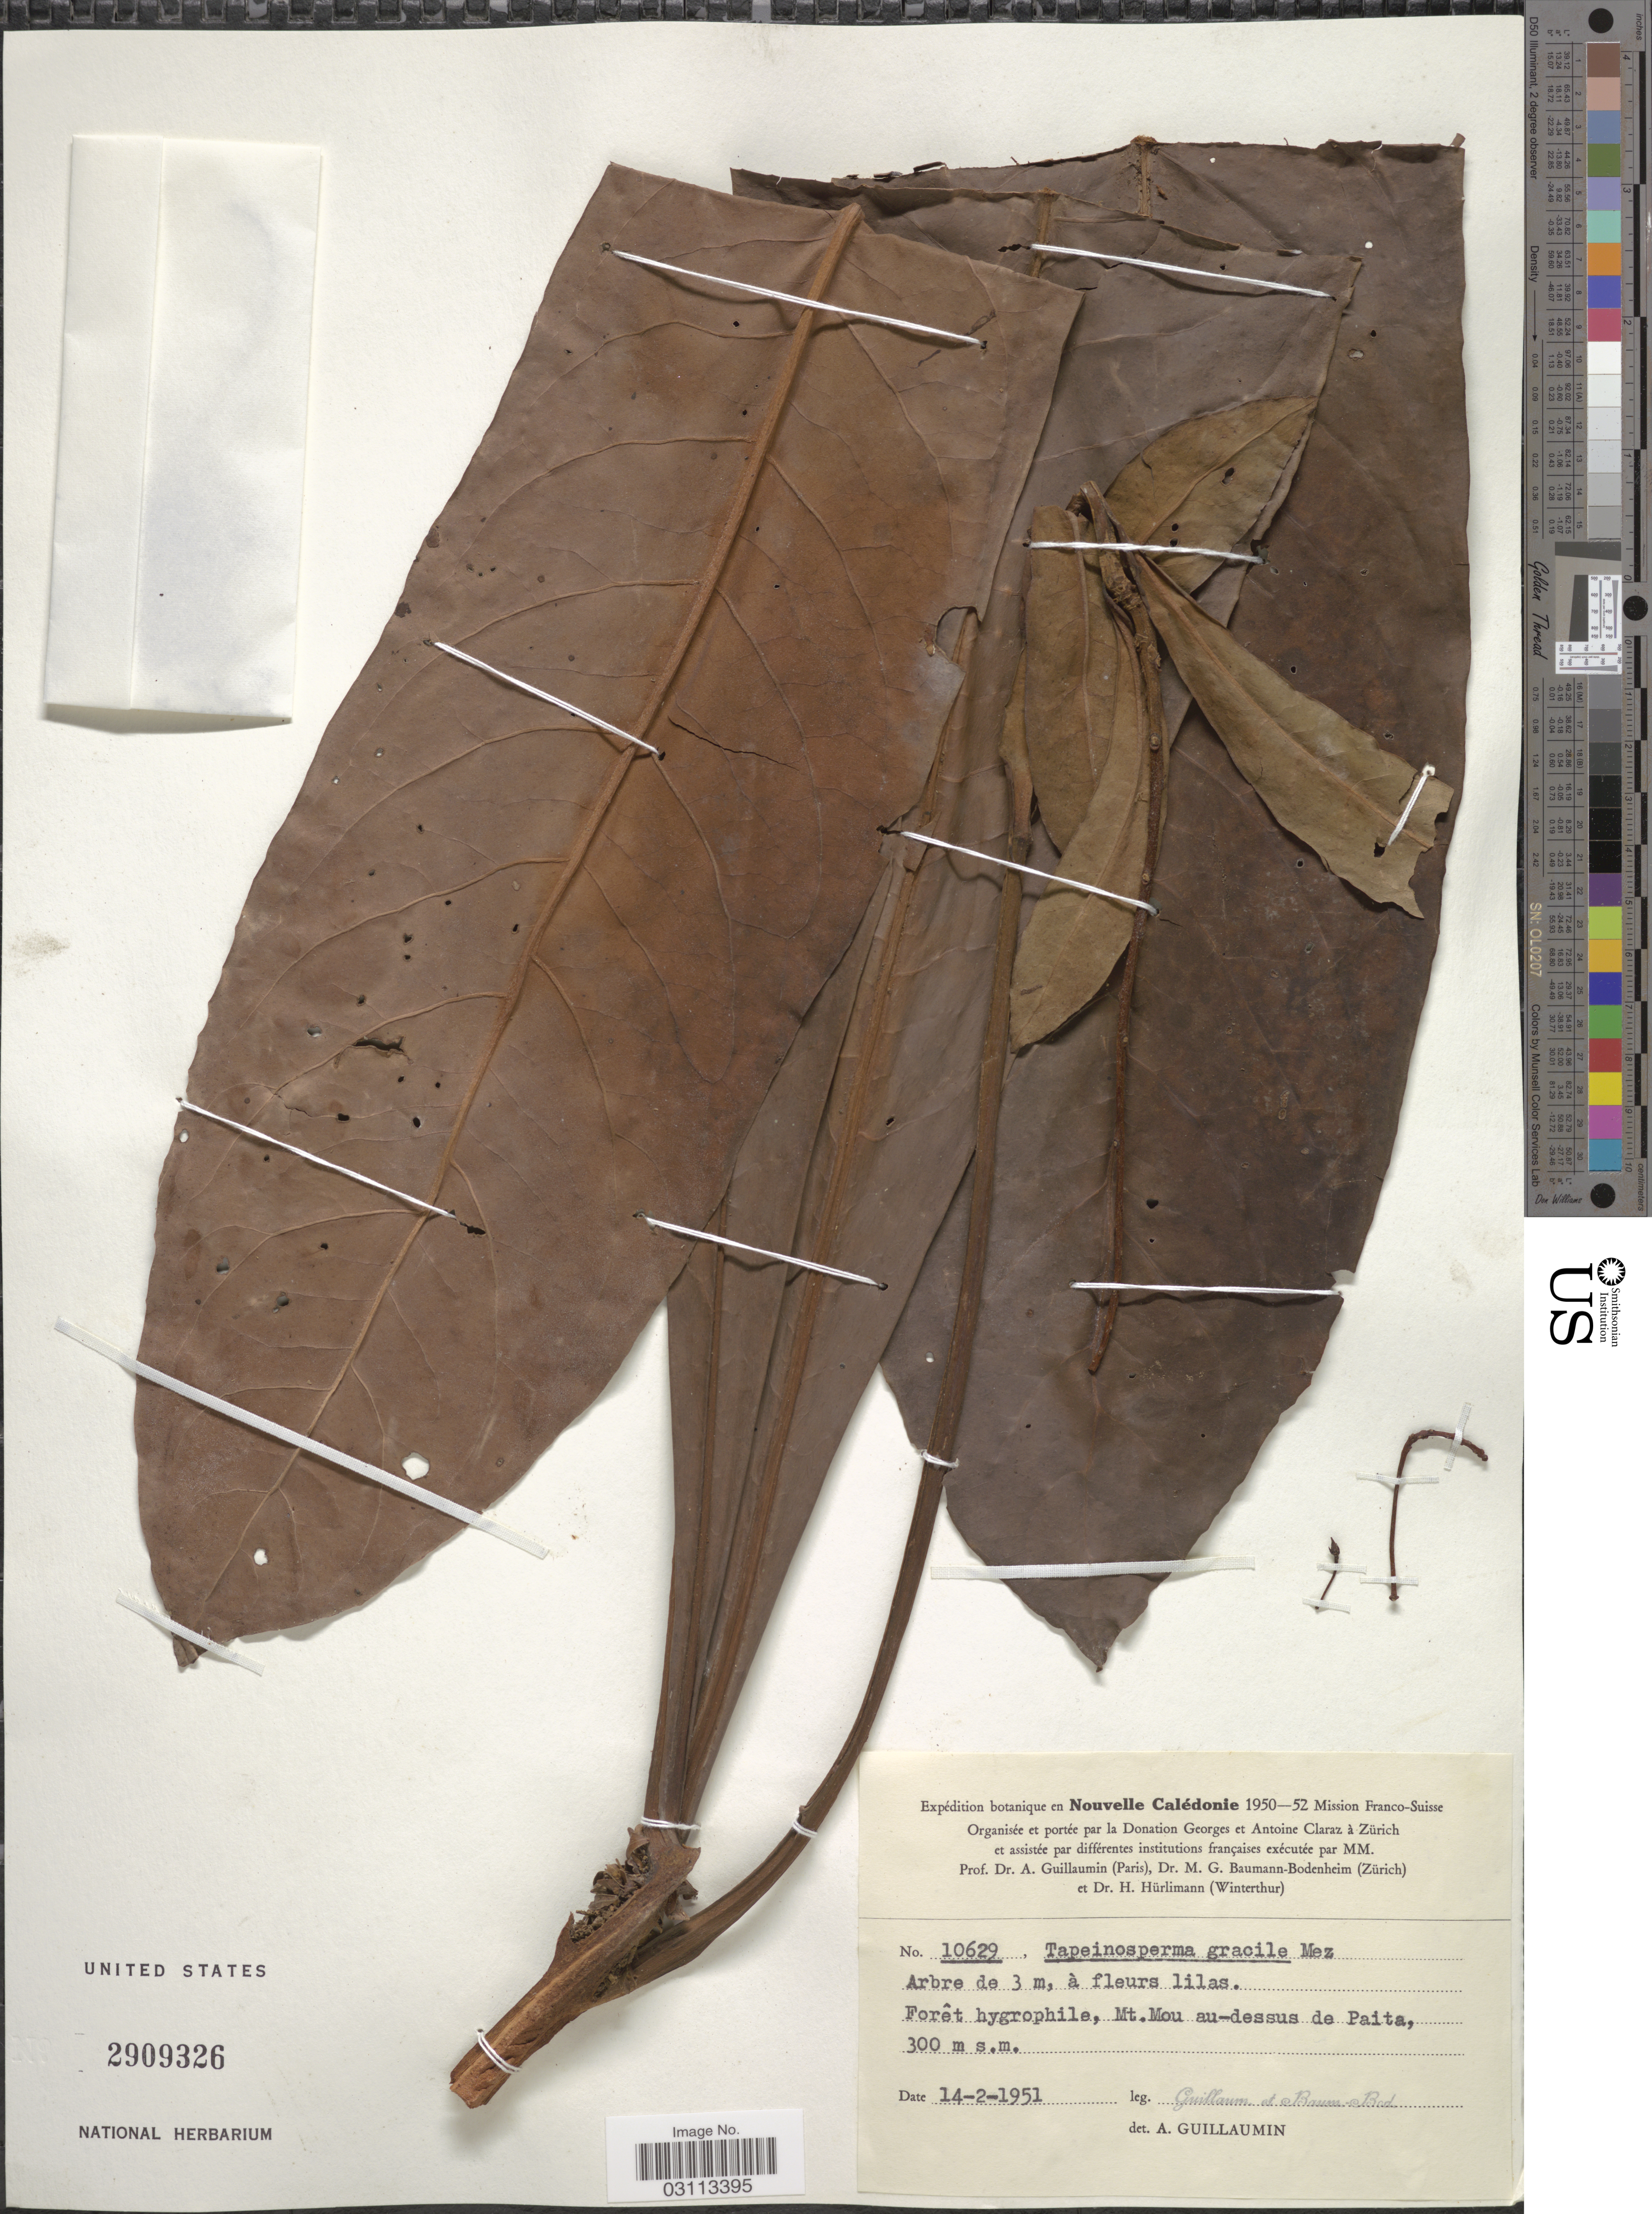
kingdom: Plantae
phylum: Tracheophyta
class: Magnoliopsida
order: Ericales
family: Primulaceae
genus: Tapeinosperma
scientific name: Tapeinosperma gracile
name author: Mez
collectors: A. Guillaumin & M. G. Baumann-Bodenheim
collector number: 10629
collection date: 1951-02-14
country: New Caledonia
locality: Mt. Mou au-dessus de Paita.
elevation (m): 300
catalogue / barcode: US 2909326